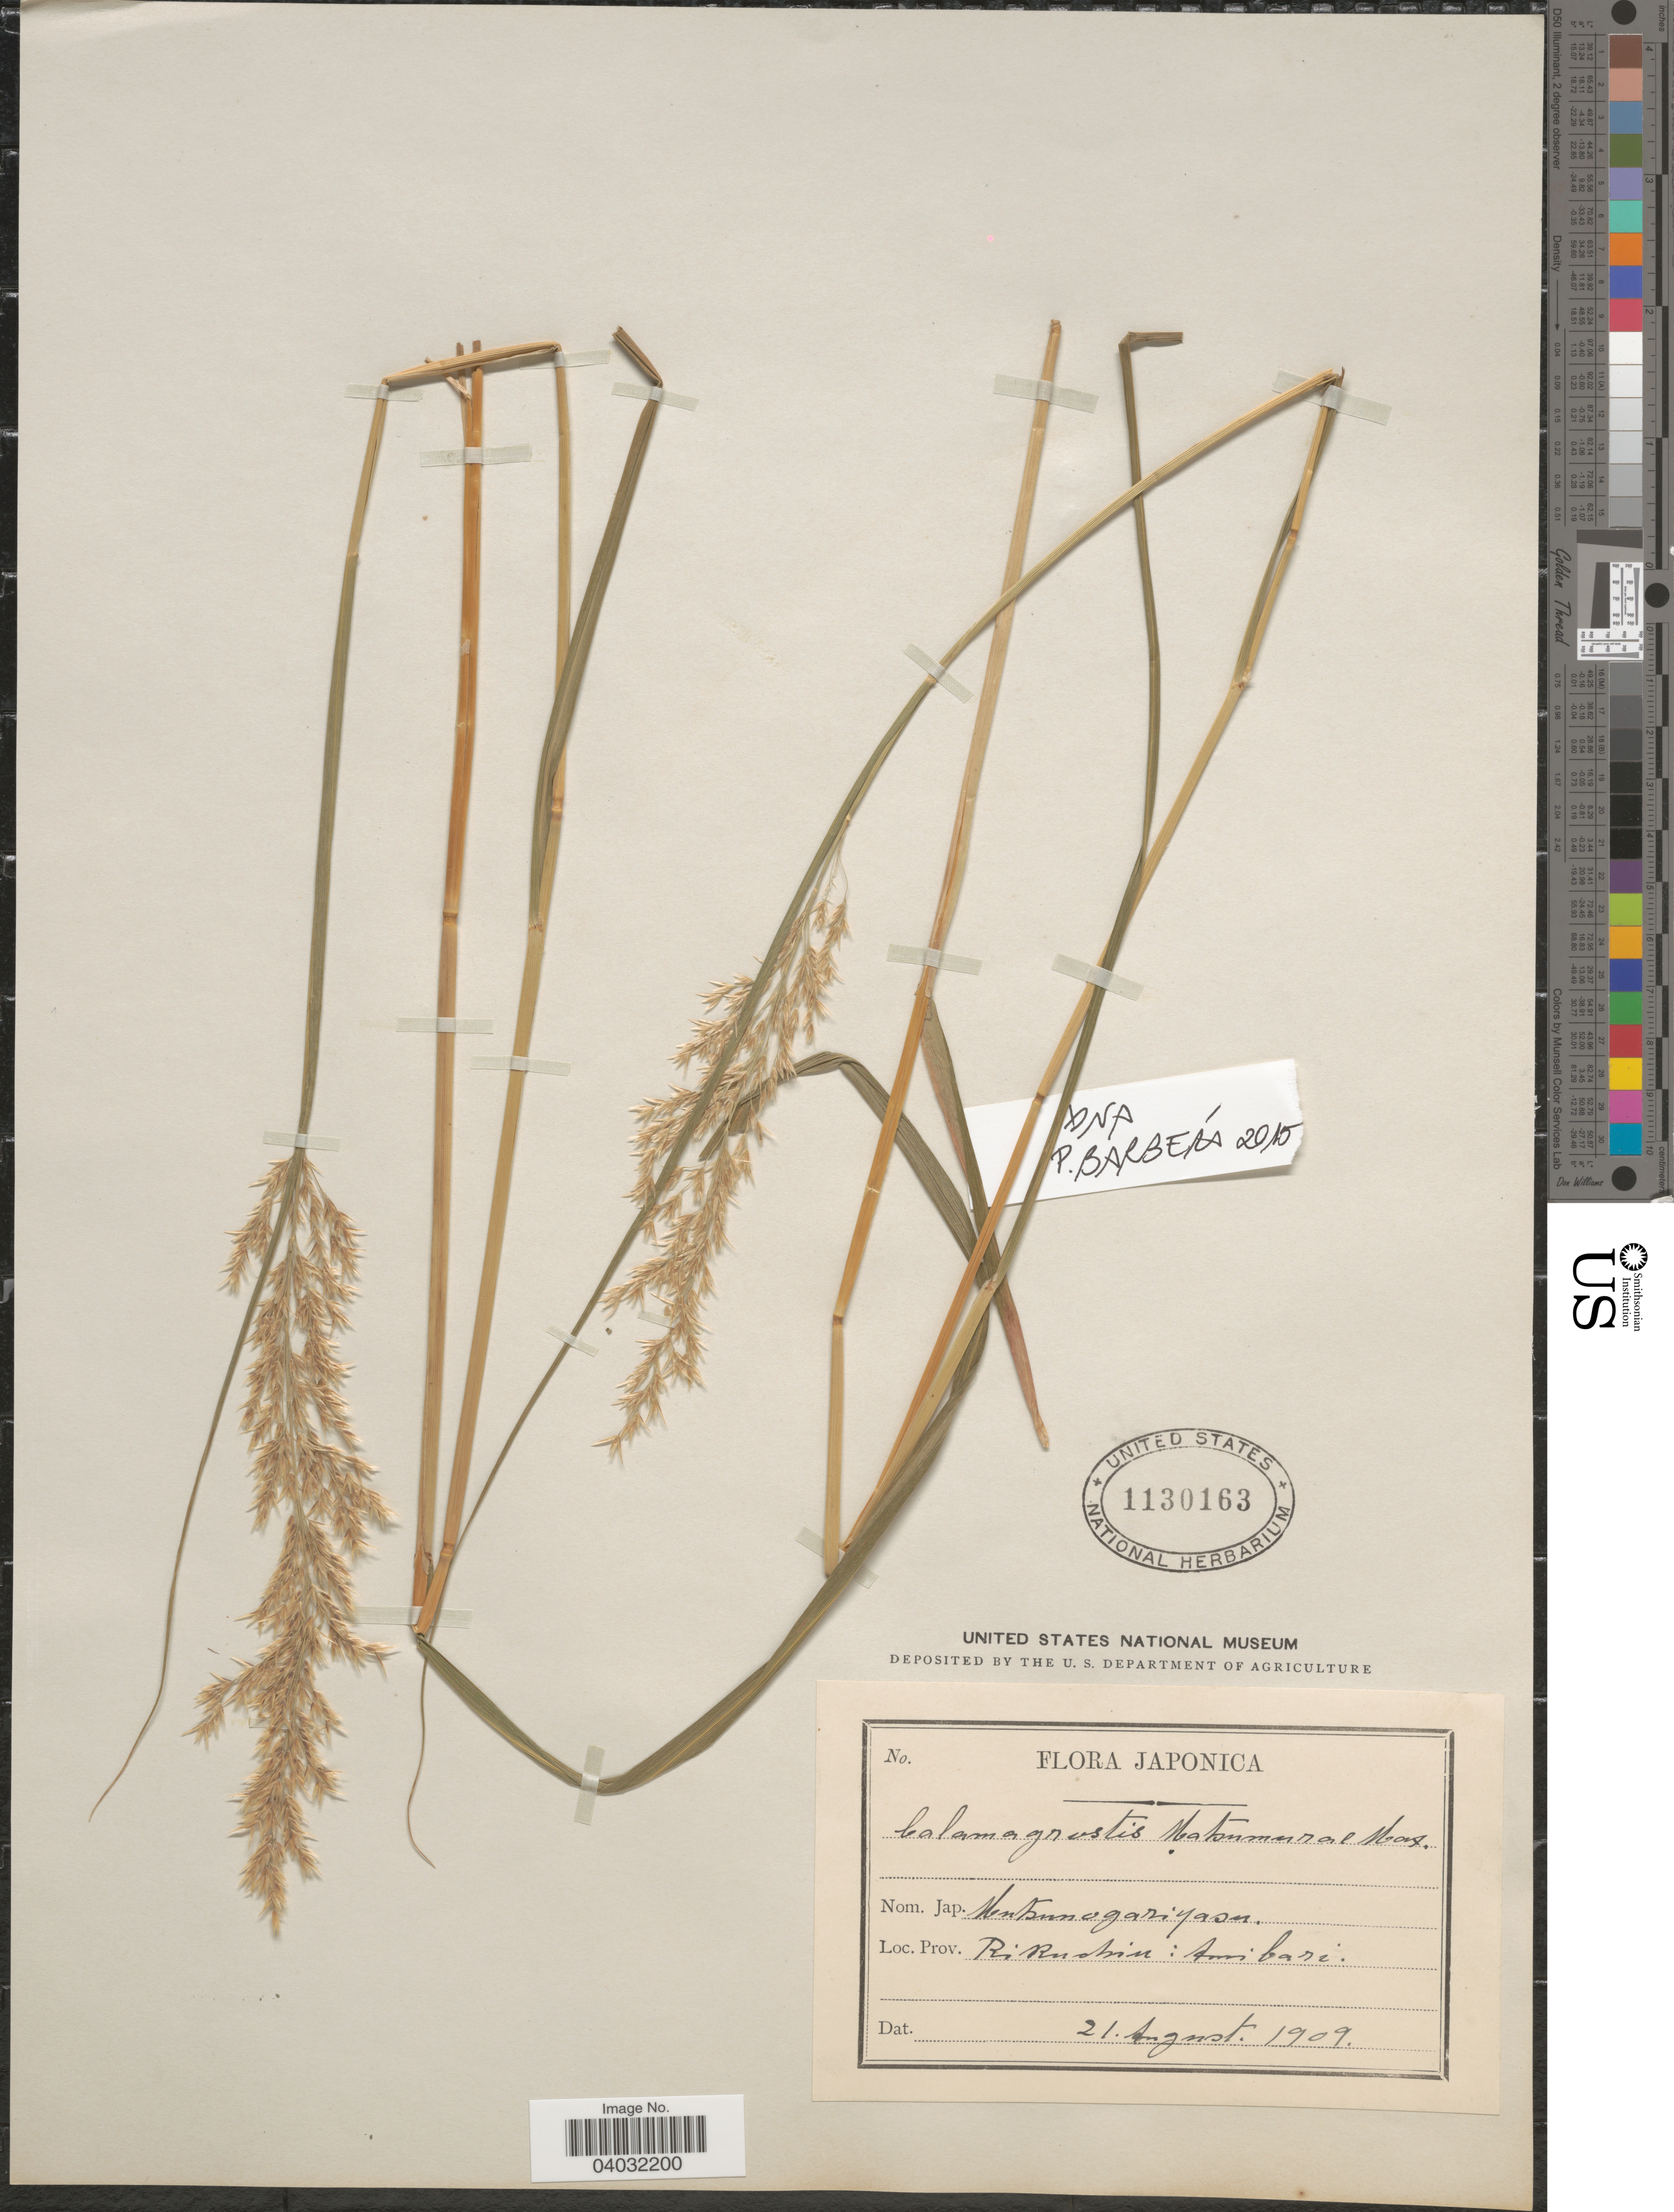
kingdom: Plantae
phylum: Tracheophyta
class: Liliopsida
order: Poales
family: Poaceae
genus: Calamagrostis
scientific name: Calamagrostis matsumurae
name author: Maxim.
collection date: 1909-08-21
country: Japan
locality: Rirustrin: Turibari. [interpreted]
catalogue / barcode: US 1130163